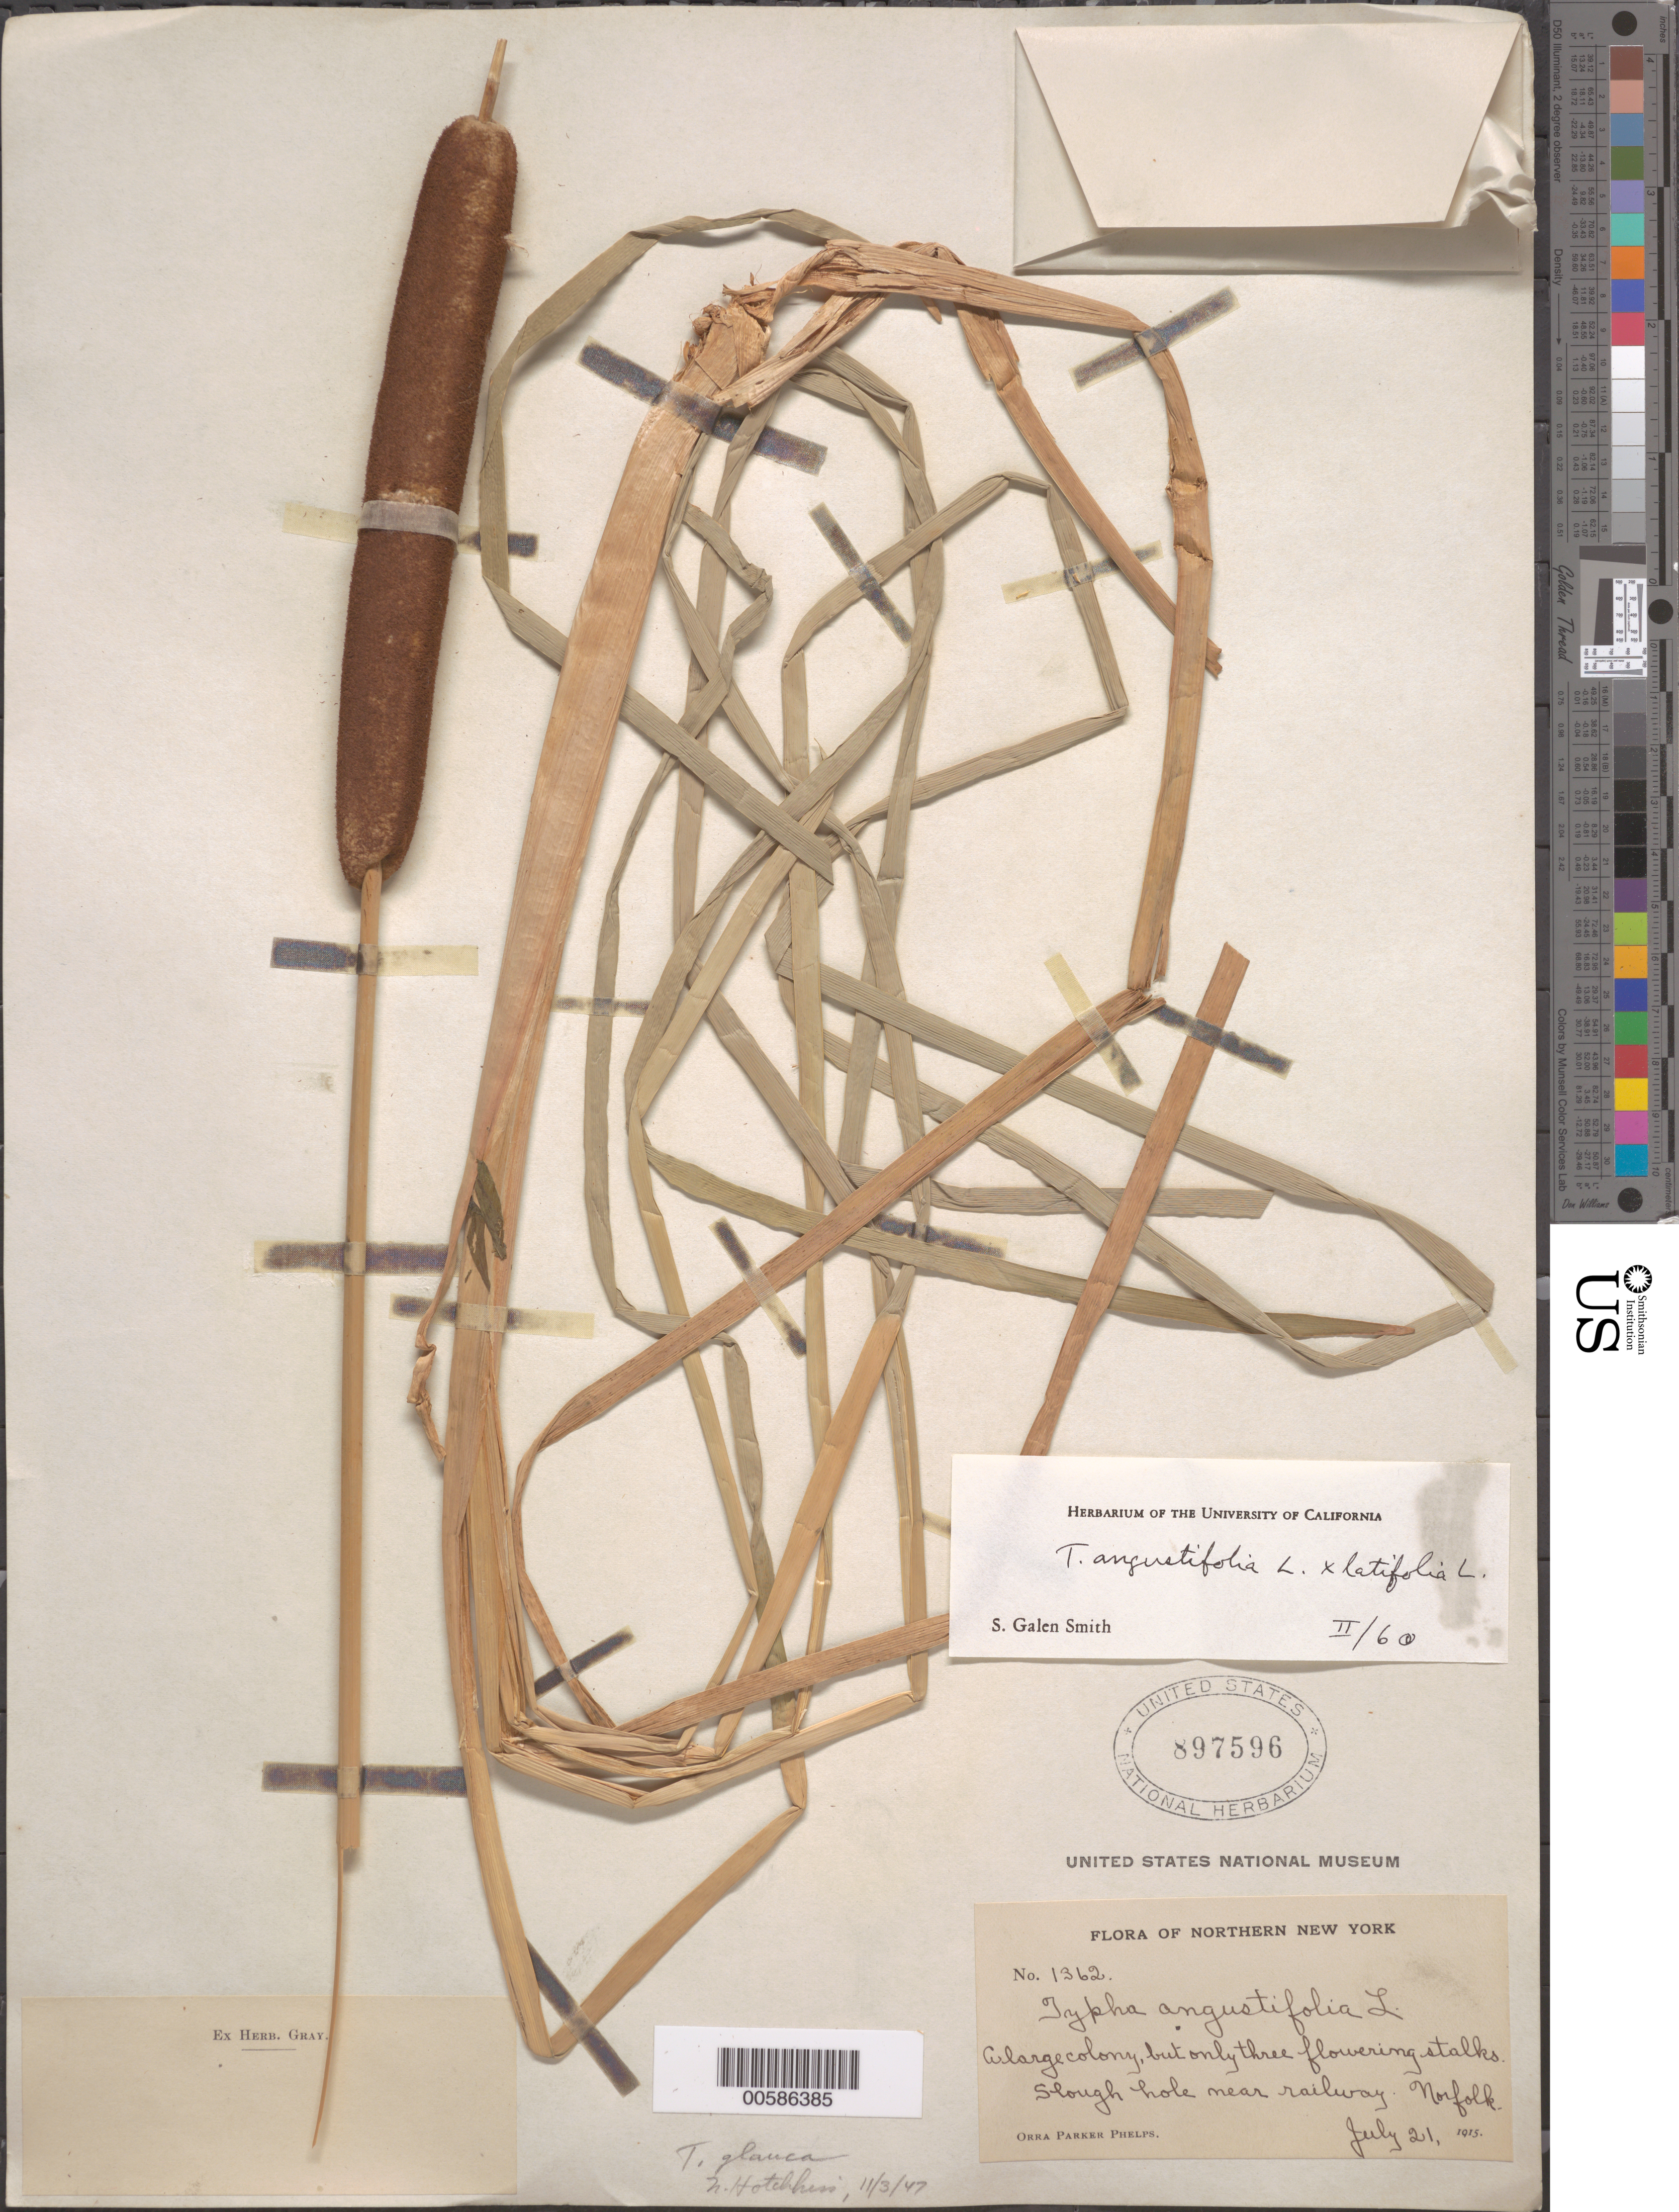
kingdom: Plantae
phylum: Tracheophyta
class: Liliopsida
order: Poales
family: Typhaceae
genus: Typha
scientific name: Typha angustifolia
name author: L.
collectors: O. P. Phelps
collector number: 1362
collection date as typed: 21 Jul 1915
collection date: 1915-07-21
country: United States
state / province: New York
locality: Norfolk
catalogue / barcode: US 897596